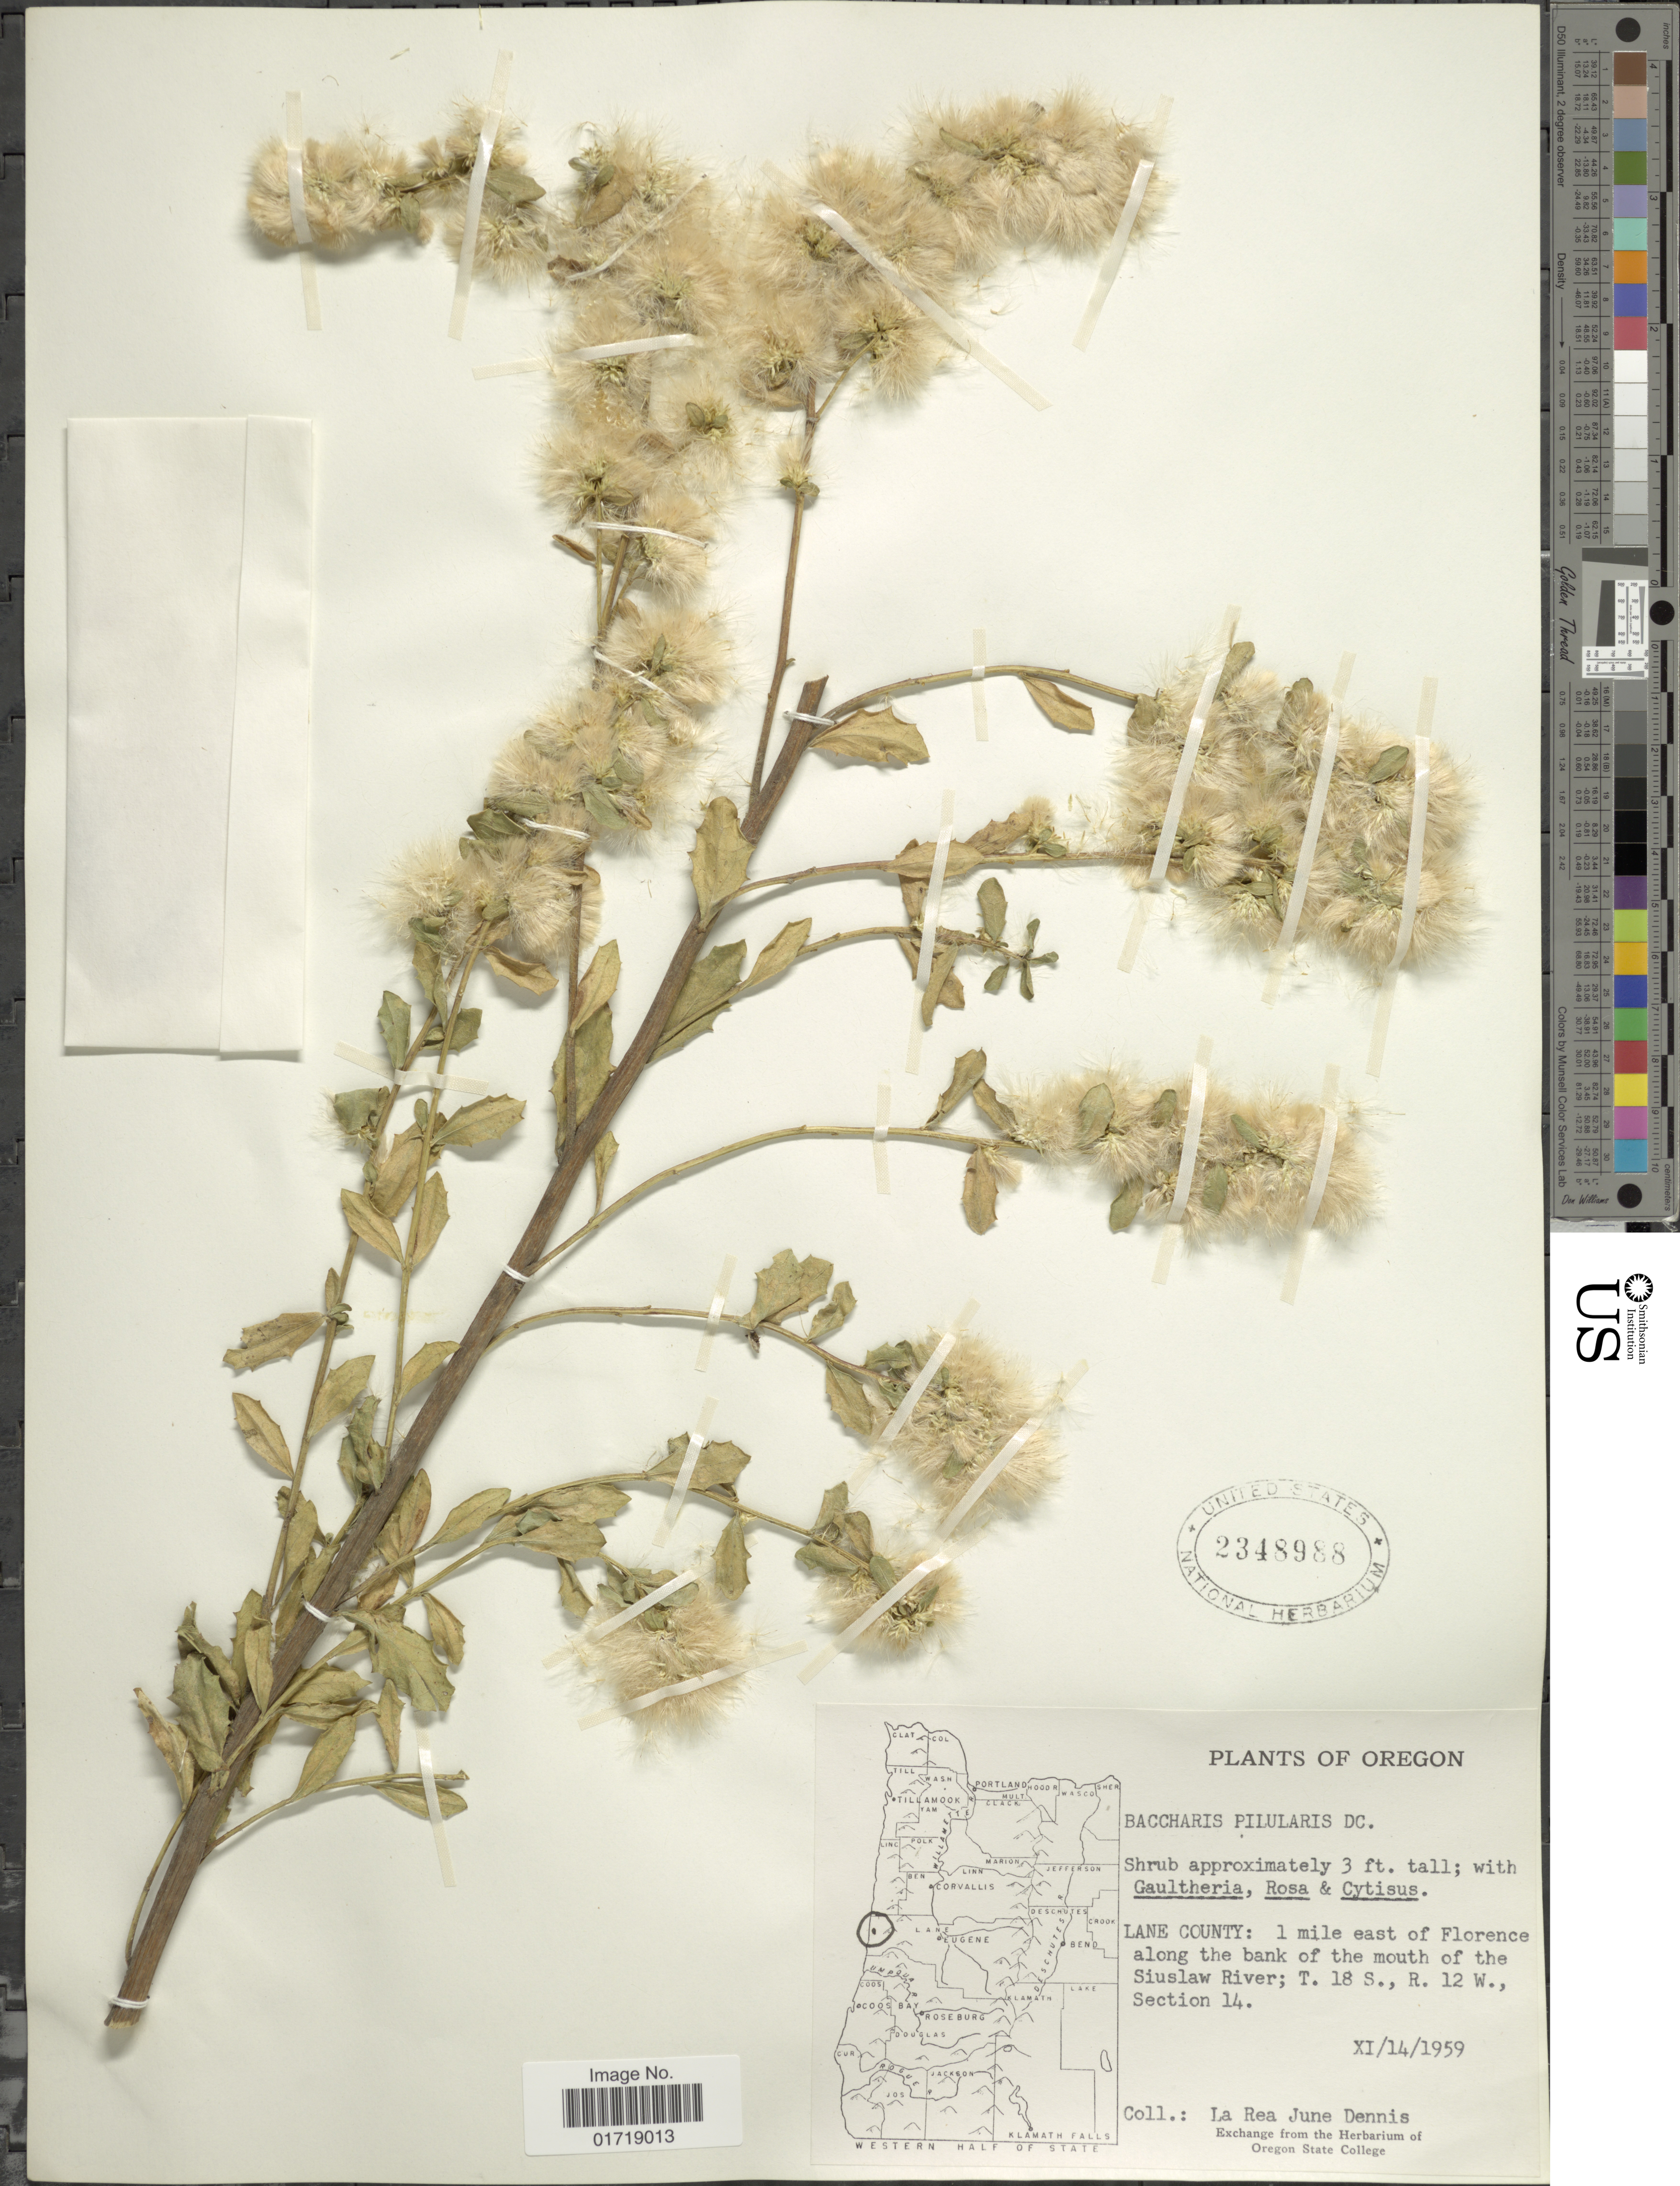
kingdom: Plantae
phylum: Tracheophyta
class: Magnoliopsida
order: Asterales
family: Asteraceae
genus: Baccharis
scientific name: Baccharis pilularis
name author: DC.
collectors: L. Dennis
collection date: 1959-11-14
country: United States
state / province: Oregon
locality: Lane County: 1 mile east of Florence along the bank of the mouth of the Siuslaw River; T. 18 S., R. 12 W. Section 14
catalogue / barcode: US 2348988